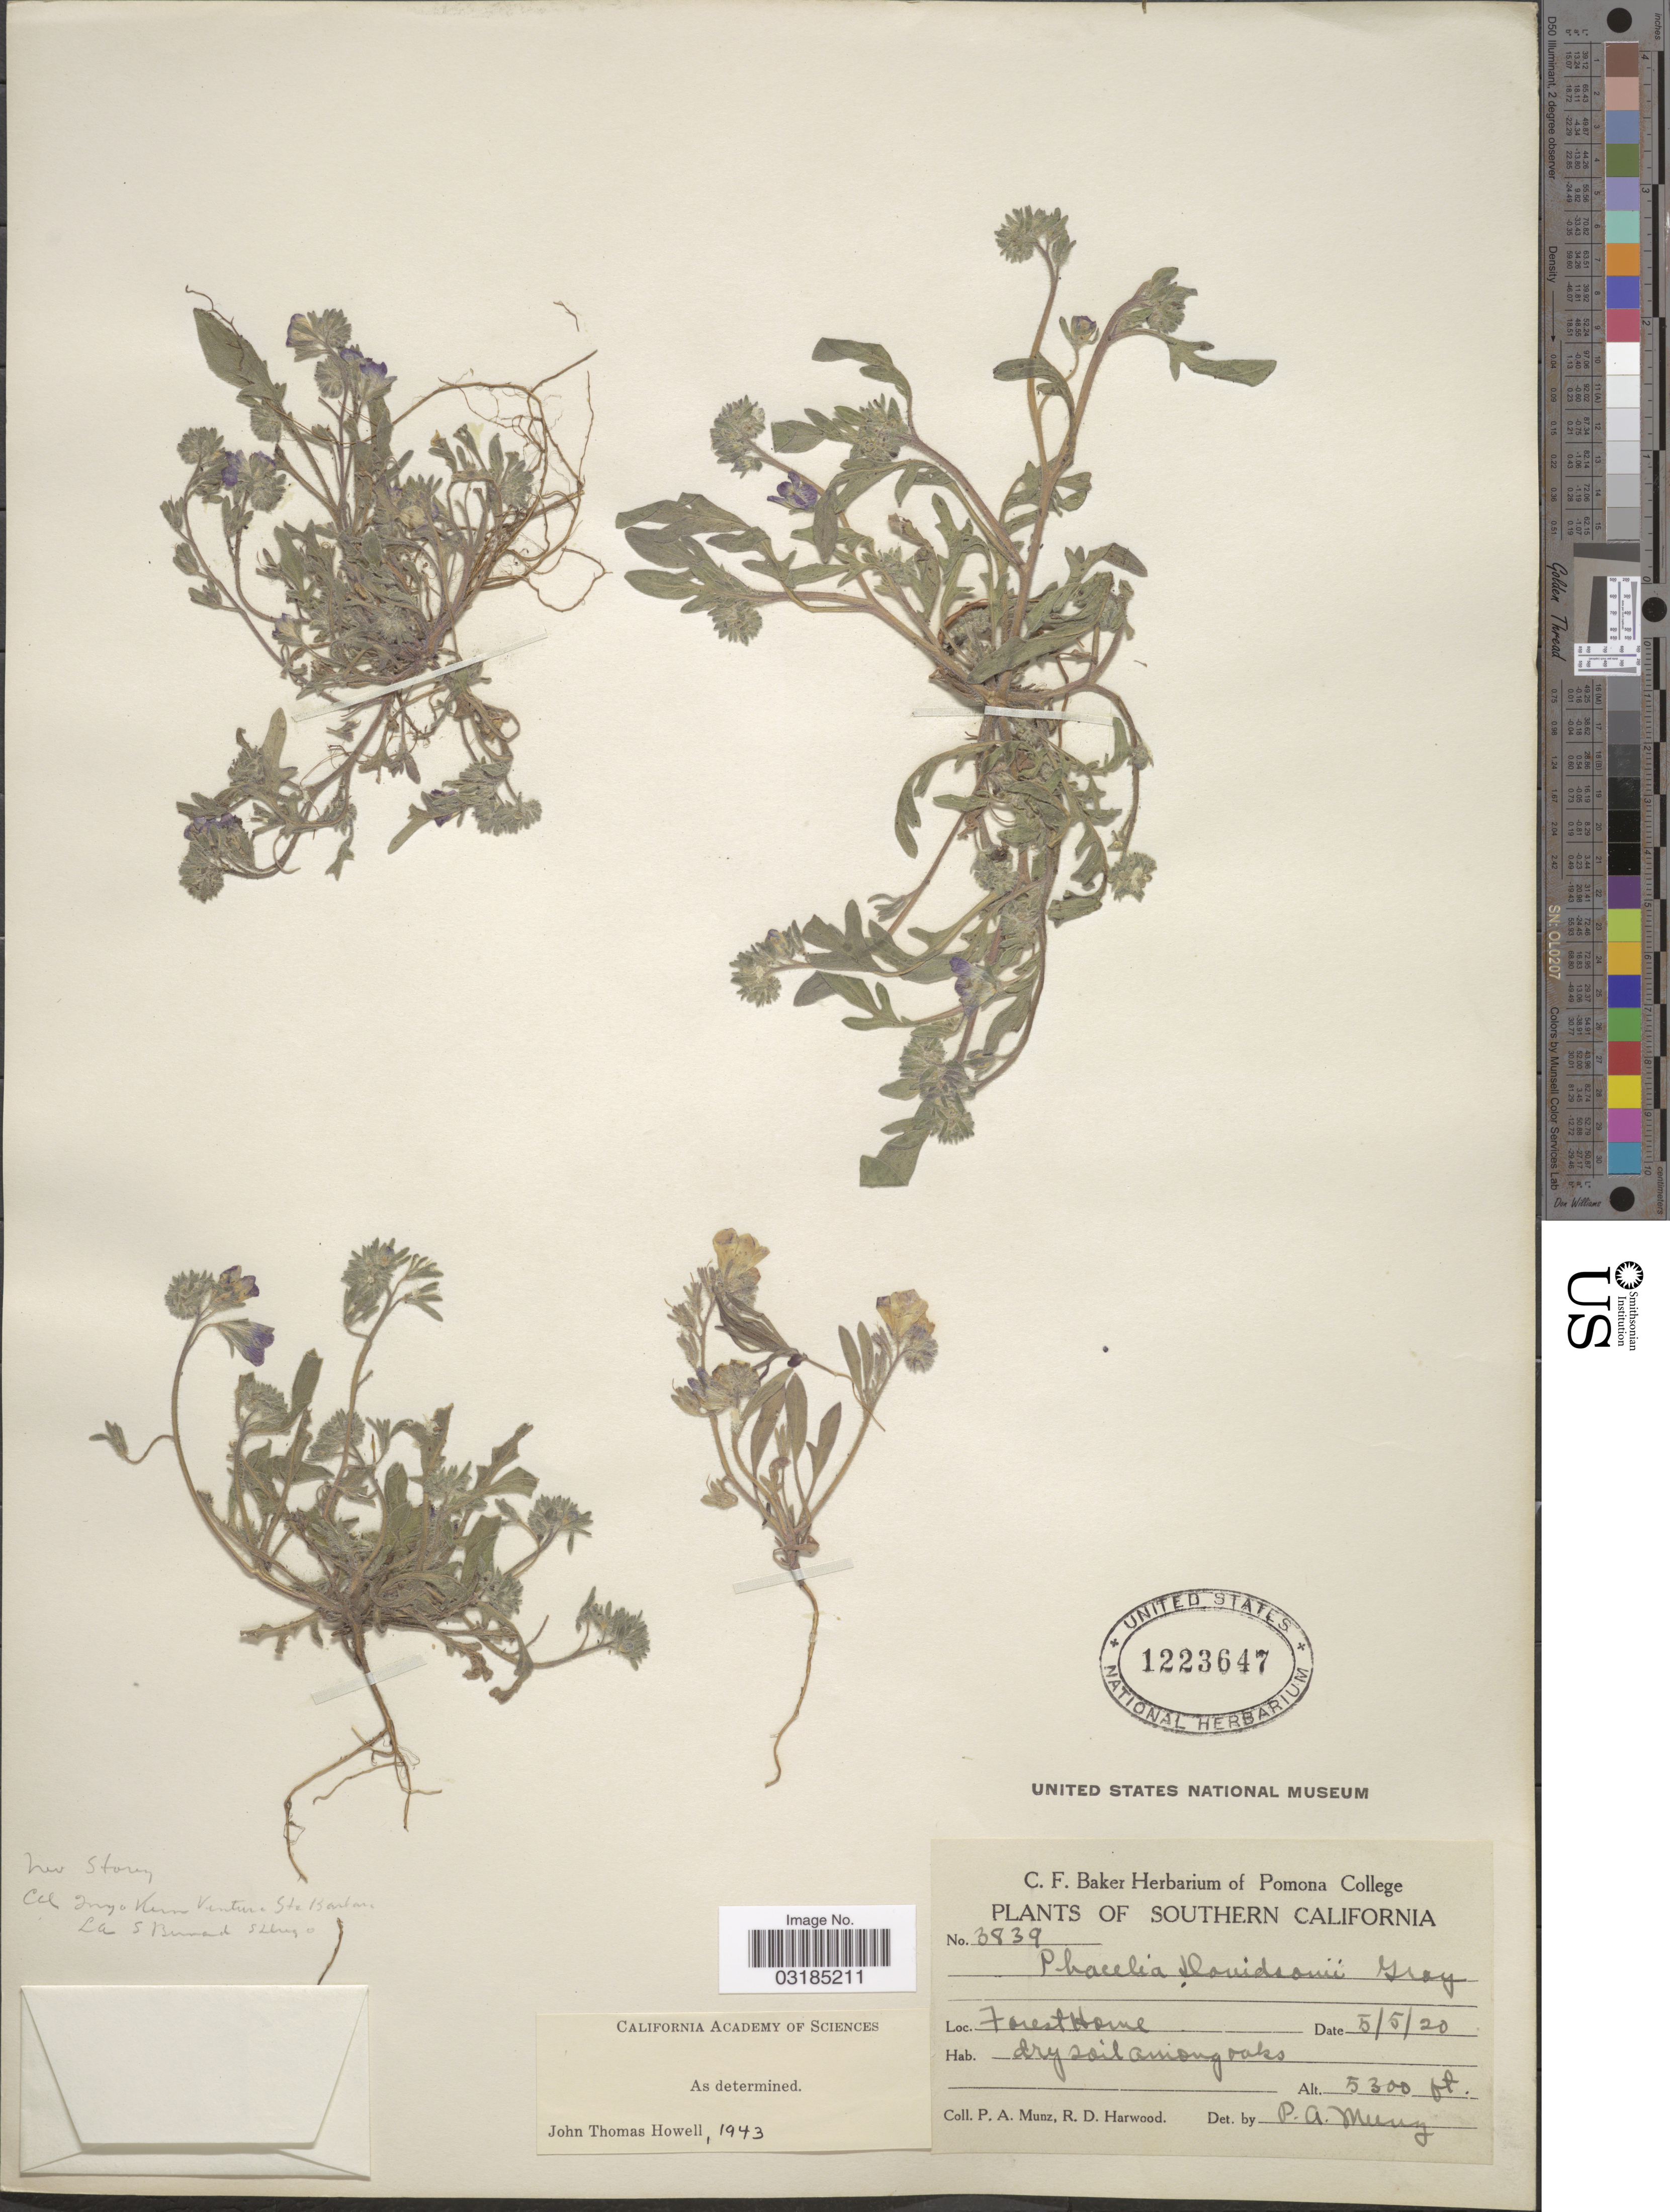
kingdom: Plantae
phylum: Tracheophyta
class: Magnoliopsida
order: Boraginales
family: Hydrophyllaceae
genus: Phacelia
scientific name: Phacelia davidsonii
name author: A. Gray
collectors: P. A. Munz & R. Harwood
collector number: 3839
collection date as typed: Transcribed d/m/y: 5/5/20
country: United States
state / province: California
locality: Southern California. Forest Home.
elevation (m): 1615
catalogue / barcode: US 1223647